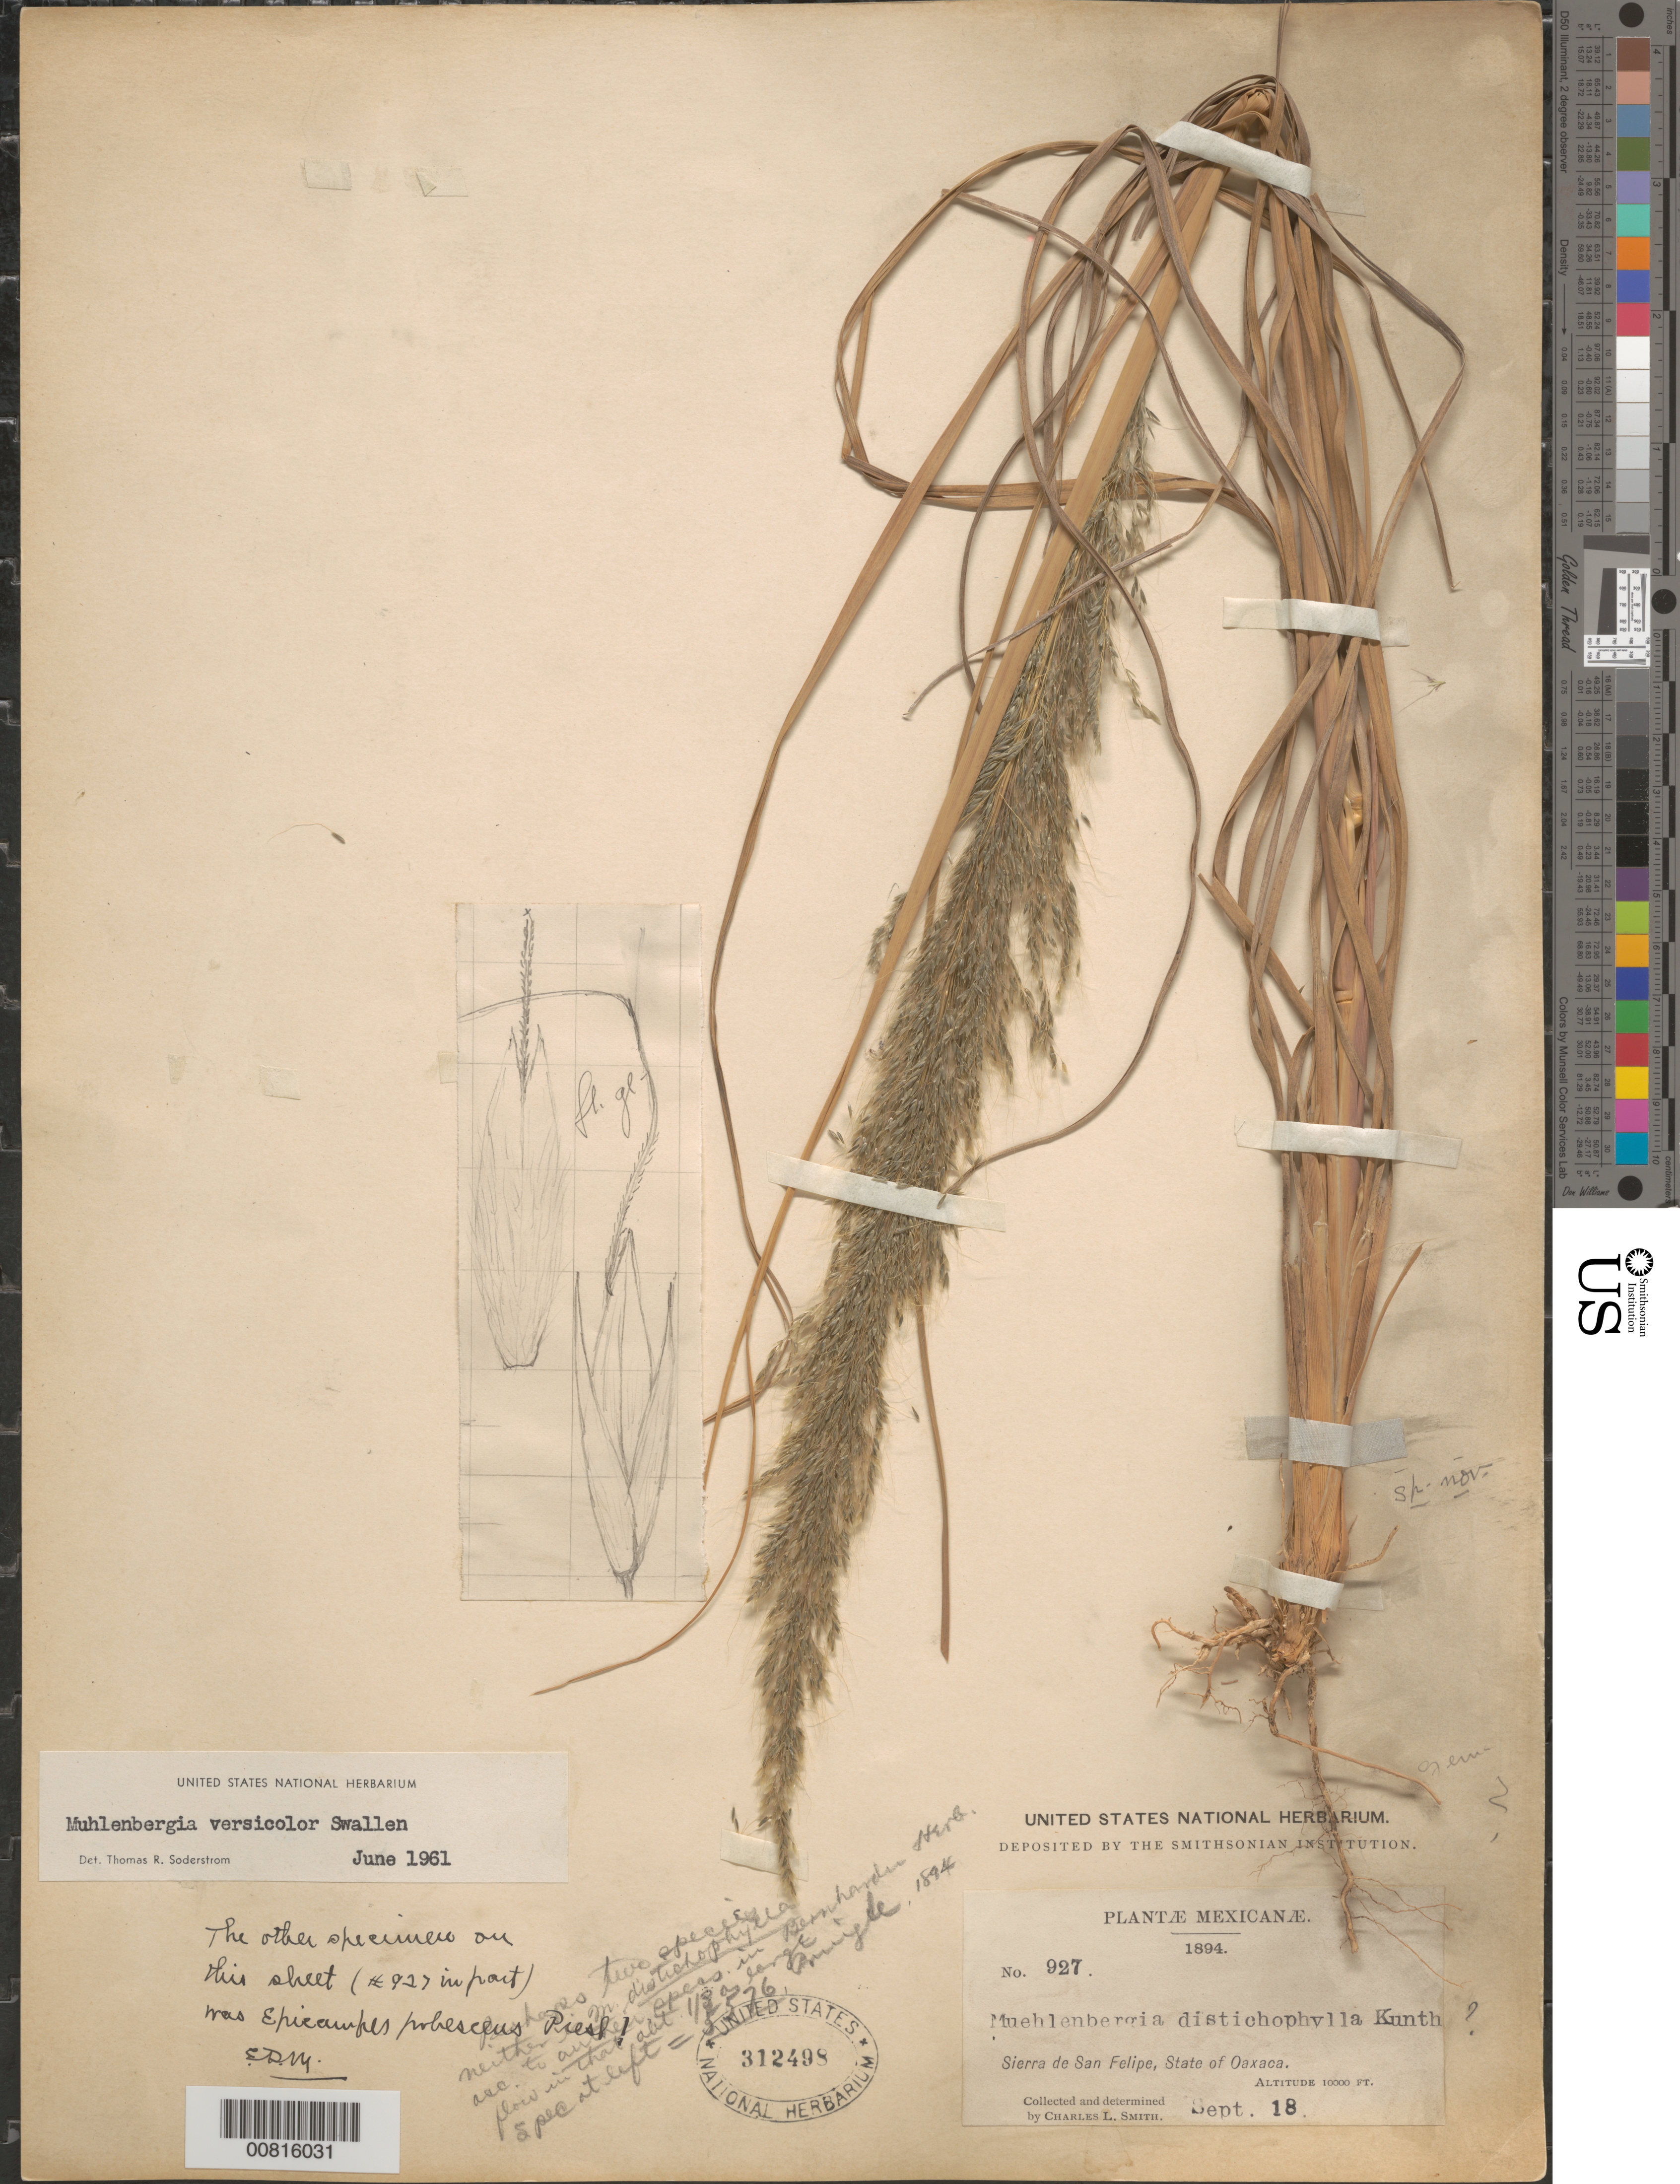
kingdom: Plantae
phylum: Tracheophyta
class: Liliopsida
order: Poales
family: Poaceae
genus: Muhlenbergia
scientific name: Muhlenbergia versicolor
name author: Swallen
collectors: C. L. Smith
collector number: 927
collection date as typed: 18 Sep 1894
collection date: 1894-09-18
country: Mexico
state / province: Oaxaca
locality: Sierra de San Felipe, Oax.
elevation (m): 3048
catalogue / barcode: US 312498